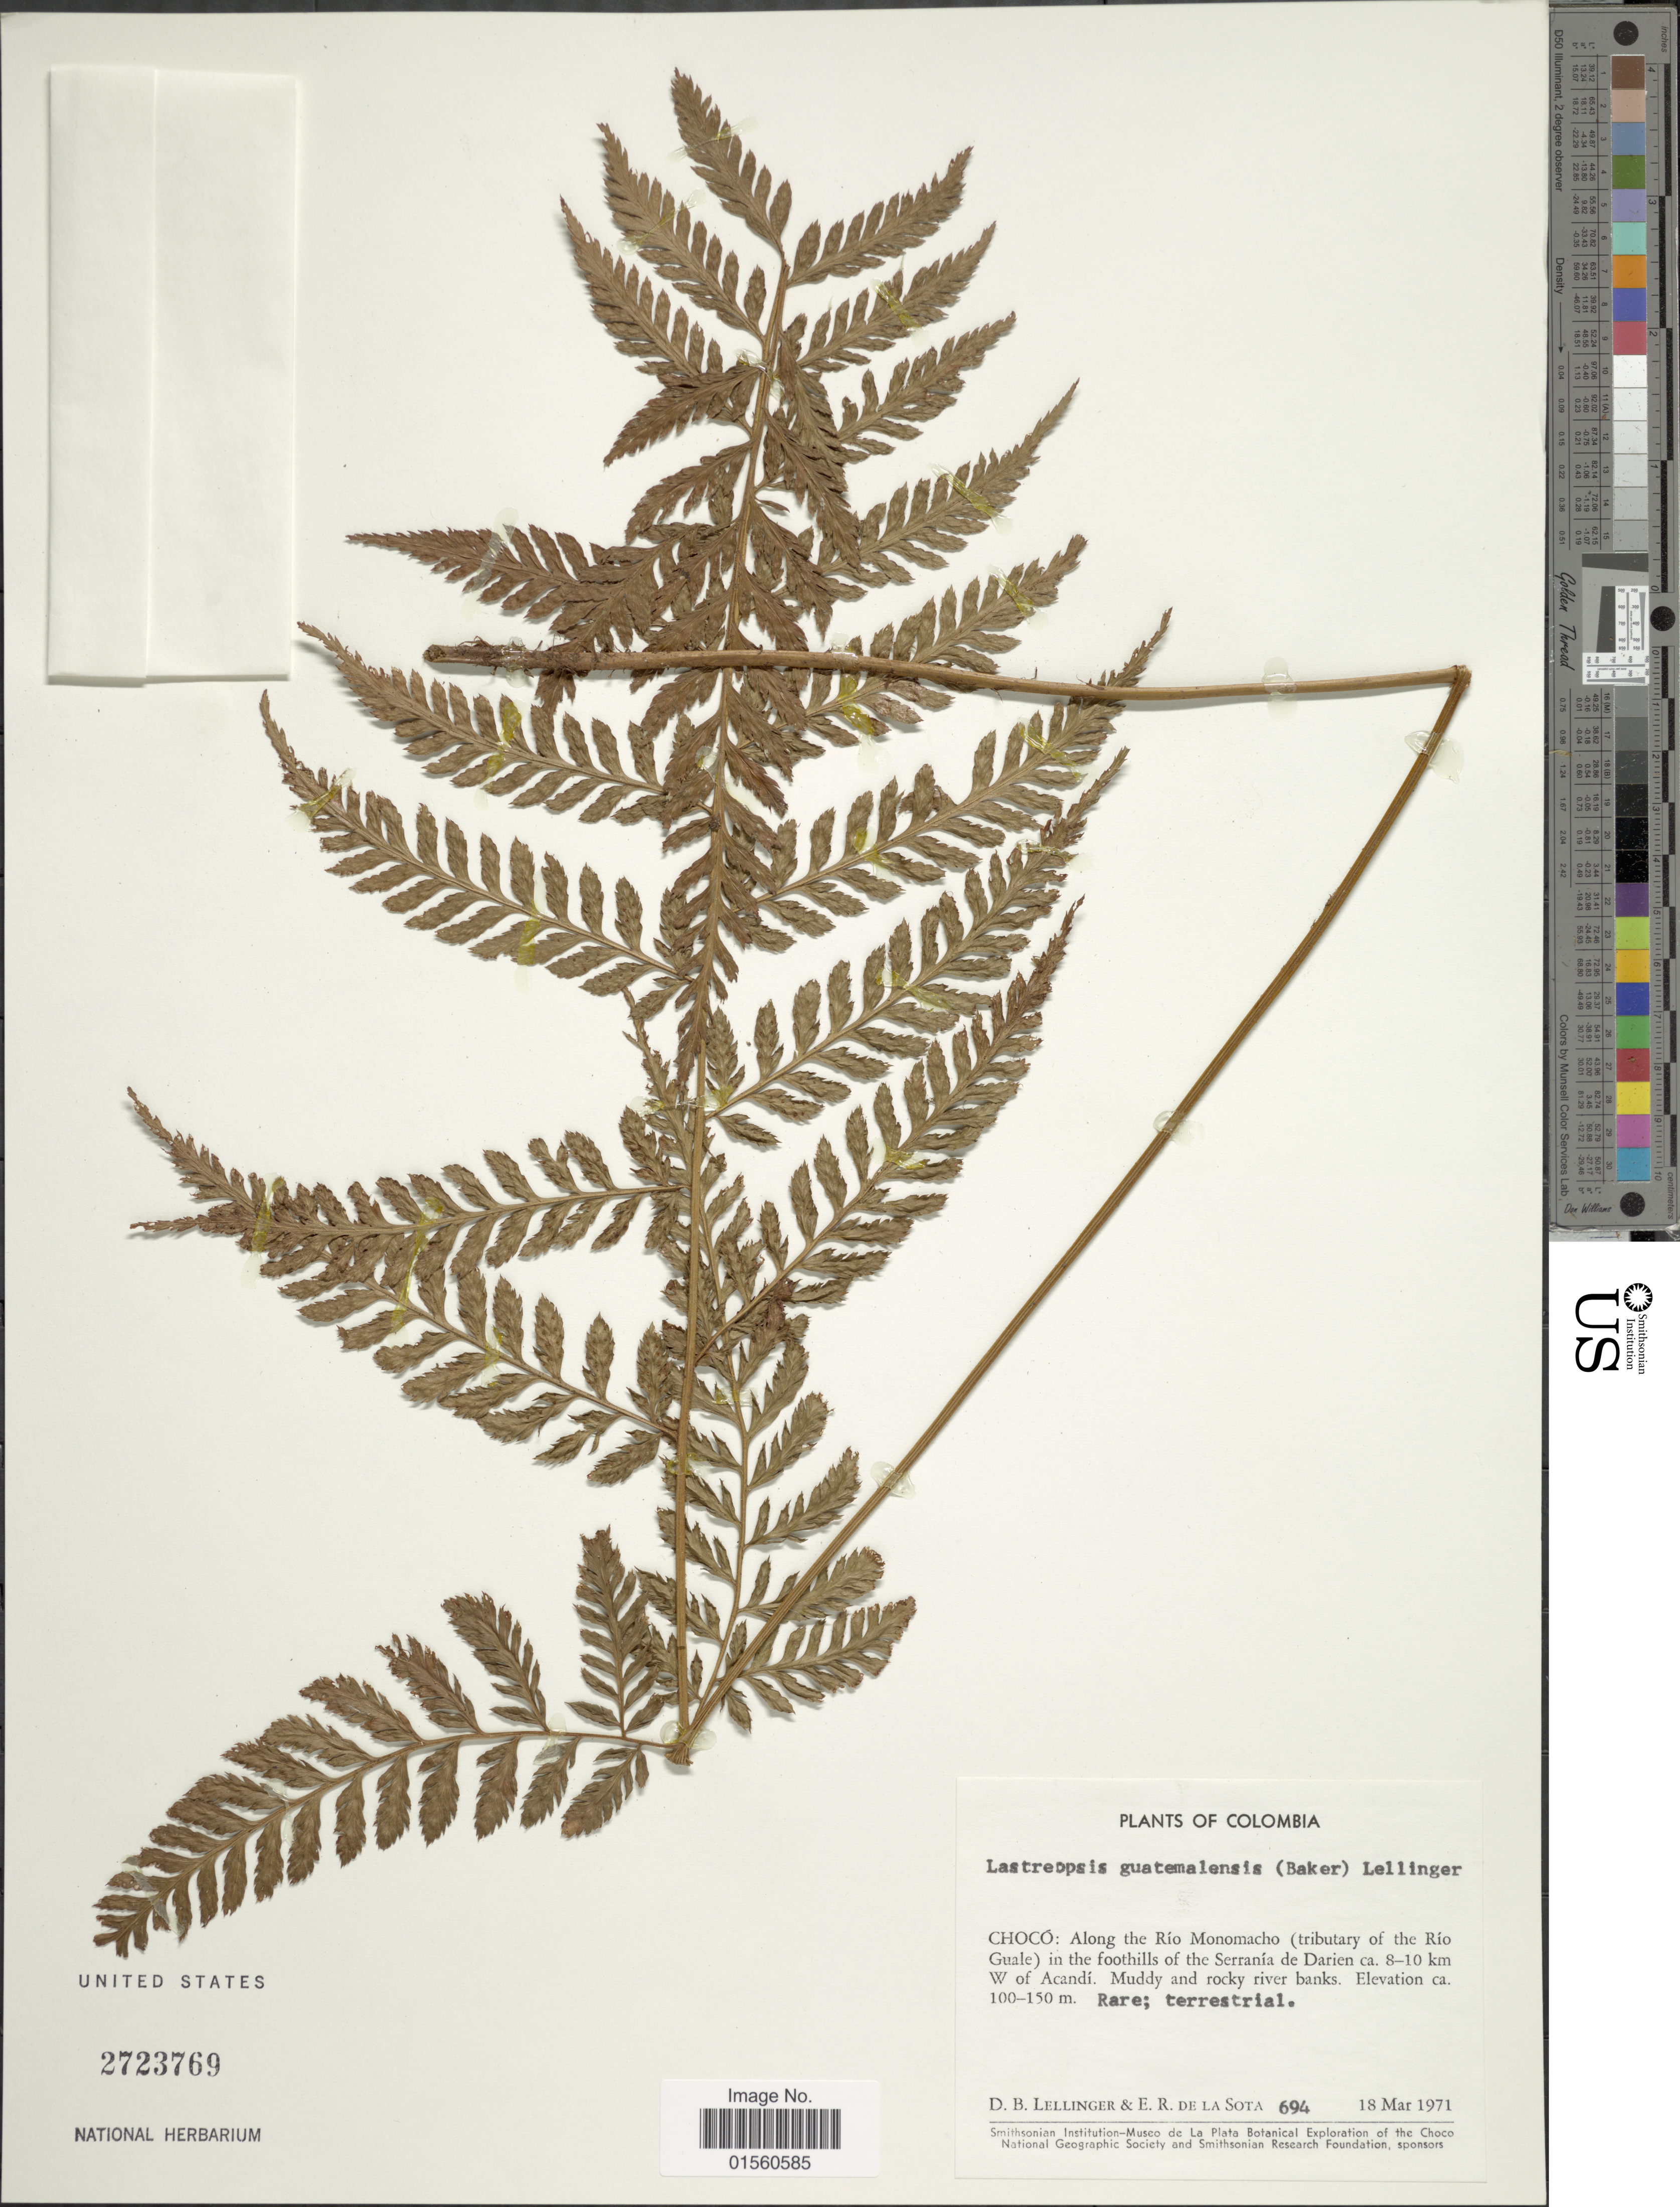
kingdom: Plantae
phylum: Tracheophyta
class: Polypodiopsida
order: Polypodiales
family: Dryopteridaceae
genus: Parapolystichum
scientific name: Parapolystichum excultum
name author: (Mett.) Labiak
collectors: D. B. Lellinger & E. R. de la Sota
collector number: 694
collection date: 1971-03-18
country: Colombia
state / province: Chocó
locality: Choco: along the Rio Monomacho (tributary of the Rio Guale) in the foothills of the Serrania de Darien ca. 8-10 km W of Acandi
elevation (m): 100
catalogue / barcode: US 2723769